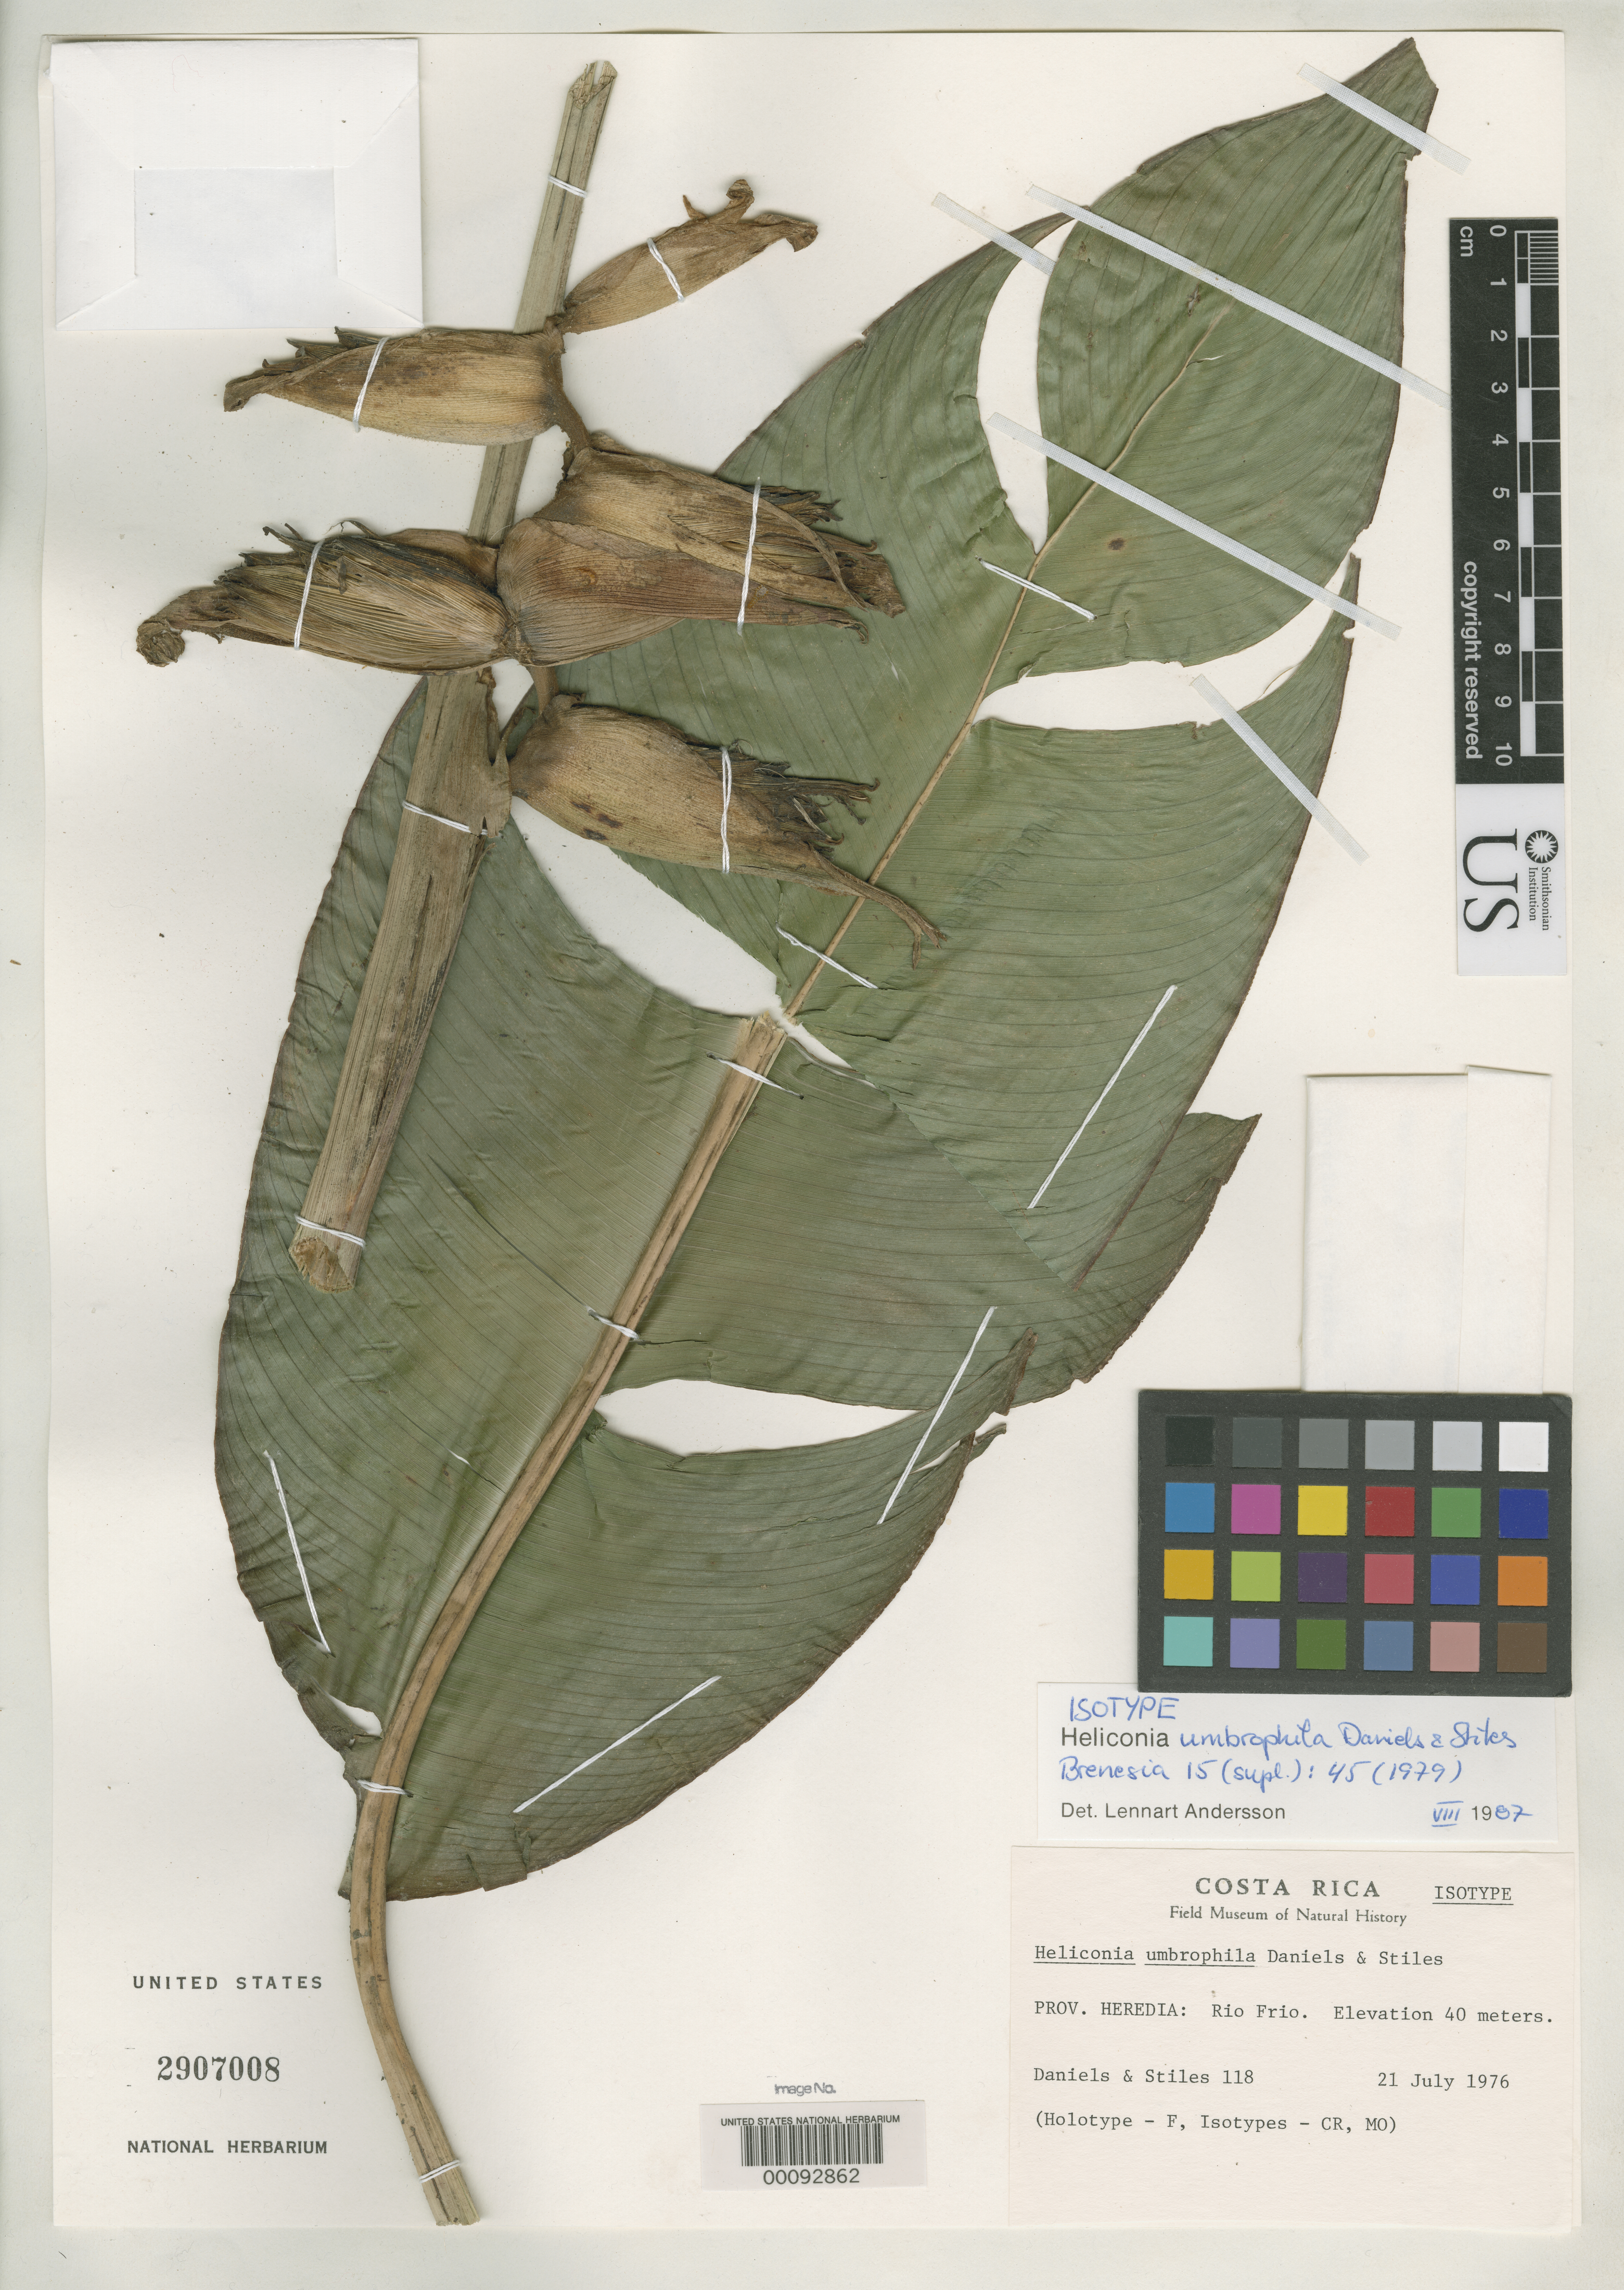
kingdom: Plantae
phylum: Tracheophyta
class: Liliopsida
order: Zingiberales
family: Heliconiaceae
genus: Heliconia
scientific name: Heliconia umbrophila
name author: G.S. Daniels & F.G. Stiles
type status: Isotype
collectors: G. S. Daniels & F.G. Stiles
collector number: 118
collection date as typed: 21 Jul 1976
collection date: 1976-07-21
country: Costa Rica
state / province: Heredia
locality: Rio Frio.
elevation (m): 40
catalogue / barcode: US 2907008